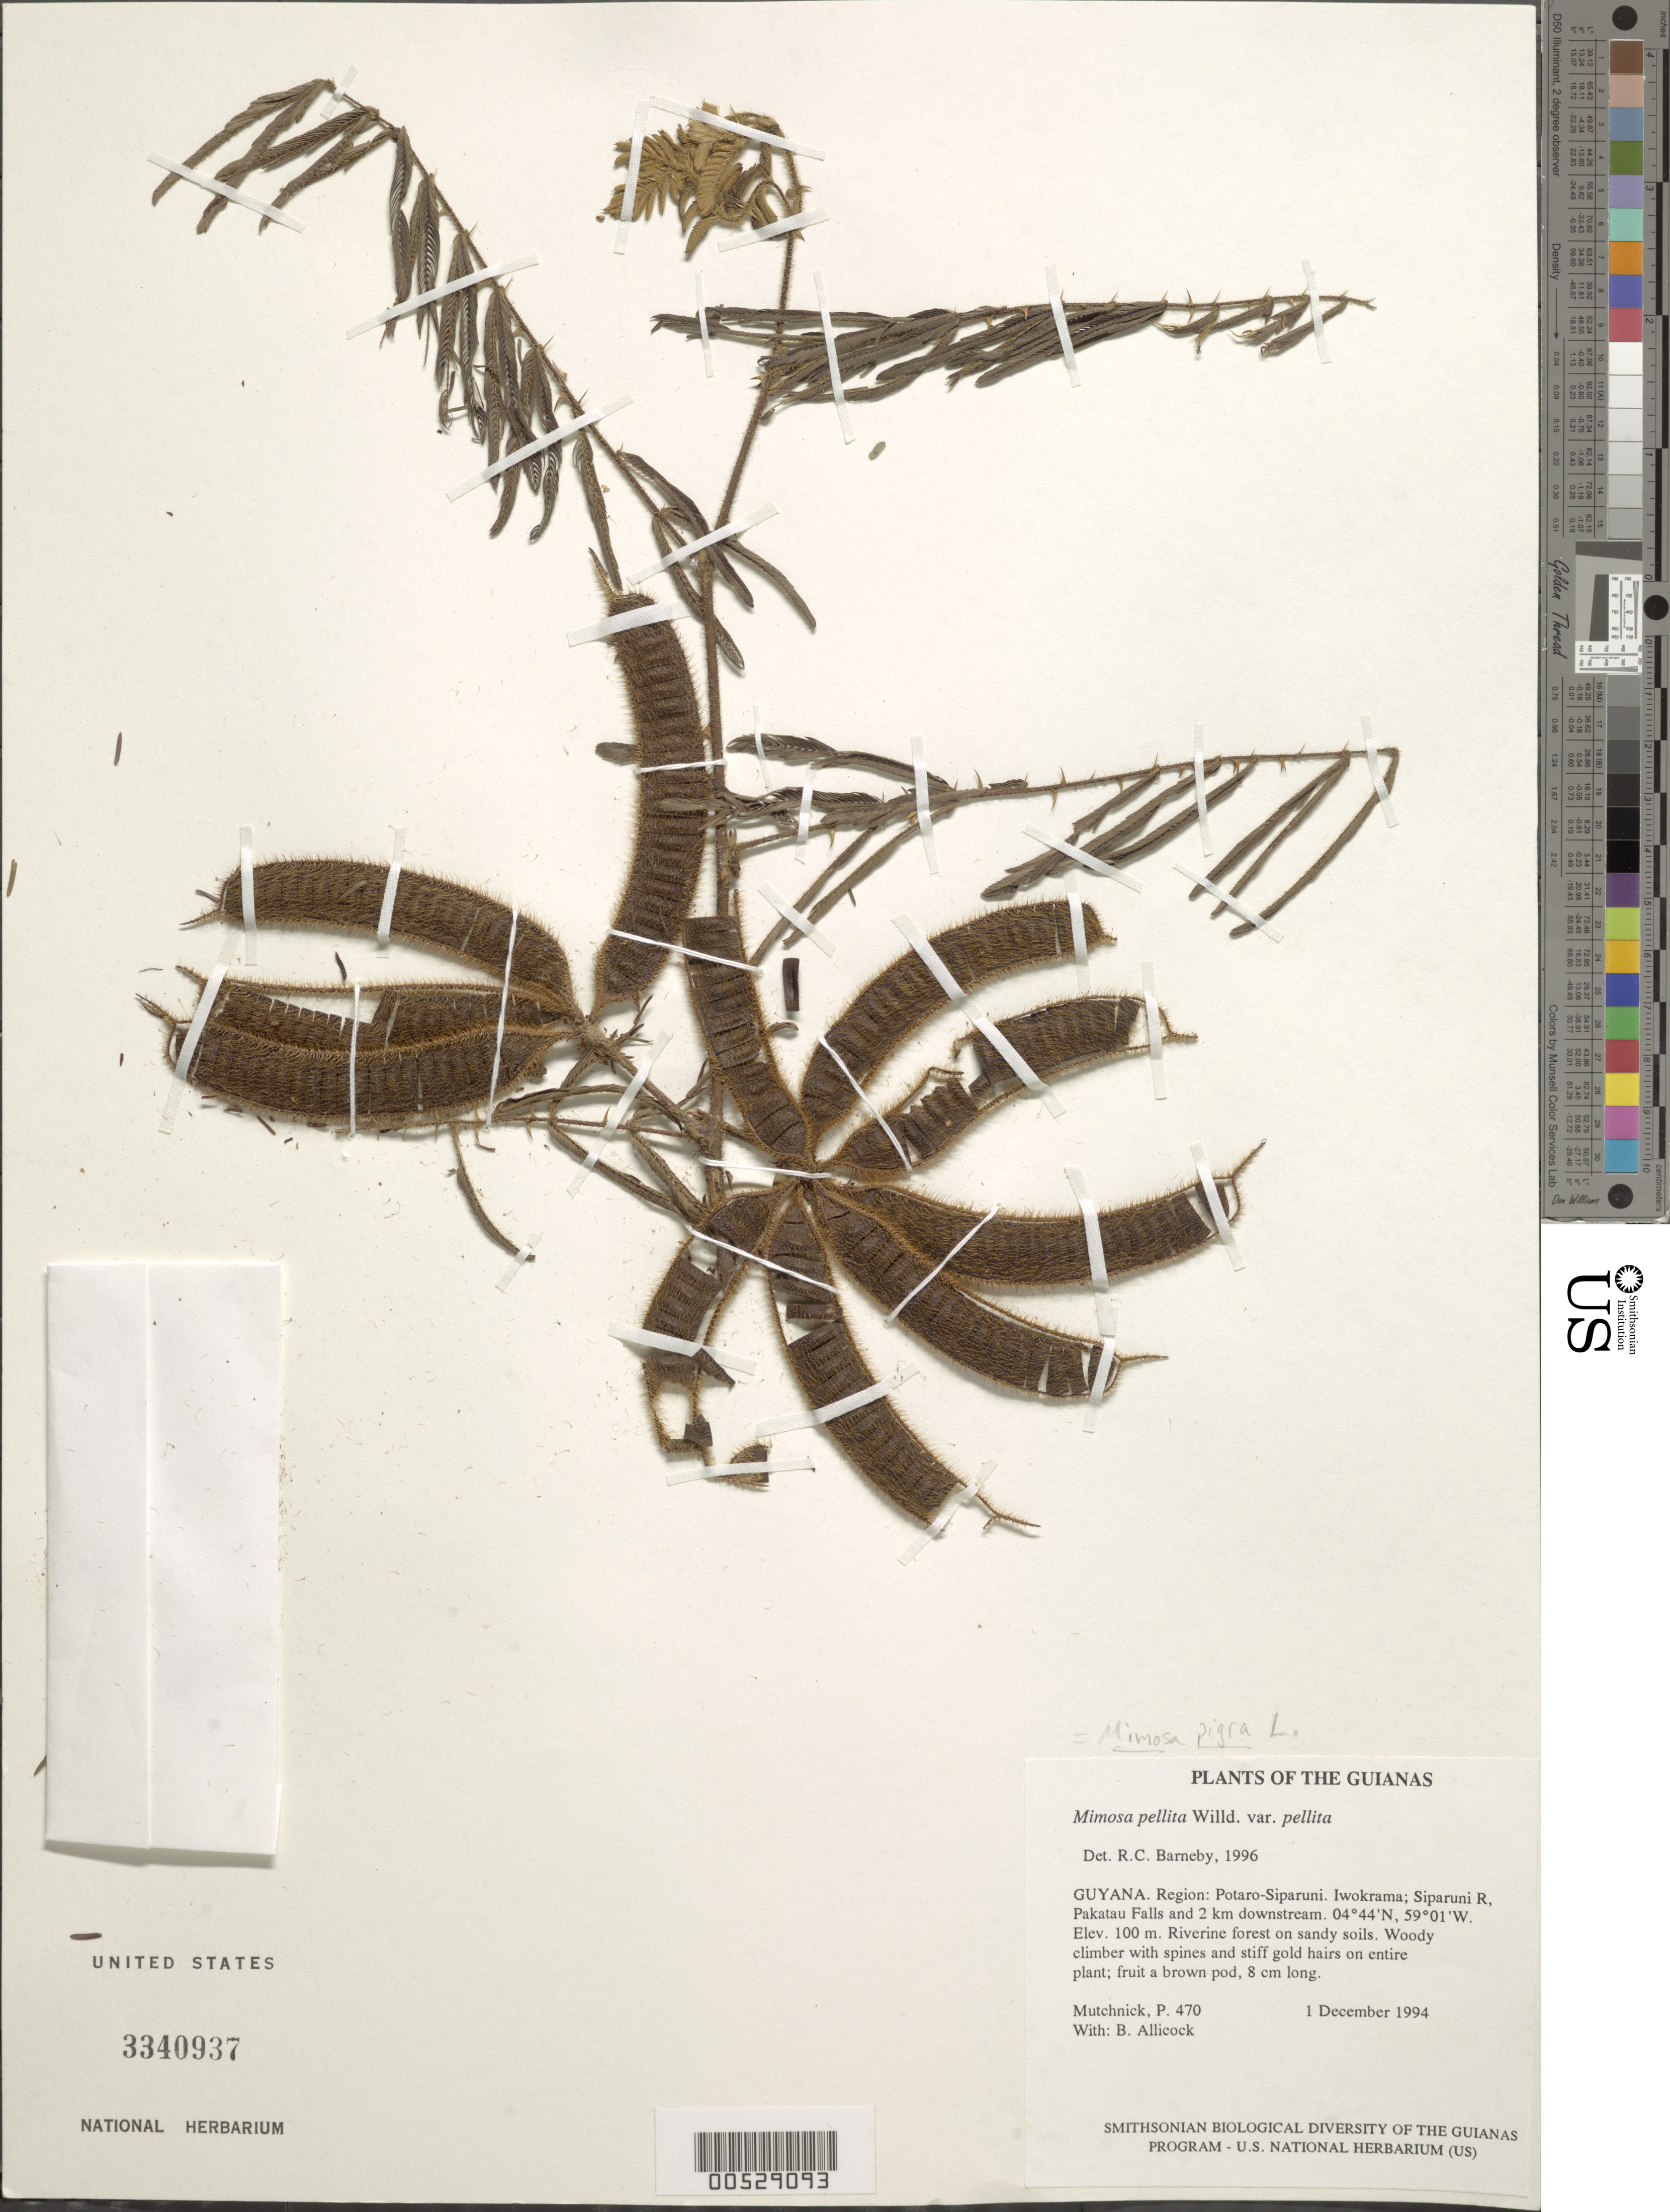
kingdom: Plantae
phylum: Tracheophyta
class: Magnoliopsida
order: Fabales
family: Fabaceae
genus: Mimosa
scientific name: Mimosa pellita var. pellita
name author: Humb. & Bonpl. ex Willd.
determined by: Barneby, Rupert C., (NY)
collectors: P. Mutchnick & B. Allicock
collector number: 470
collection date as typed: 1 December 1994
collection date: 1994-12-01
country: Guyana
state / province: Potaro-Siparuni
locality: Iwokrama; Siparuni R, Pakatau Falls and 2 km downstream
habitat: Riverine forest on sandy soils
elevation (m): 100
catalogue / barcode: US 3340937